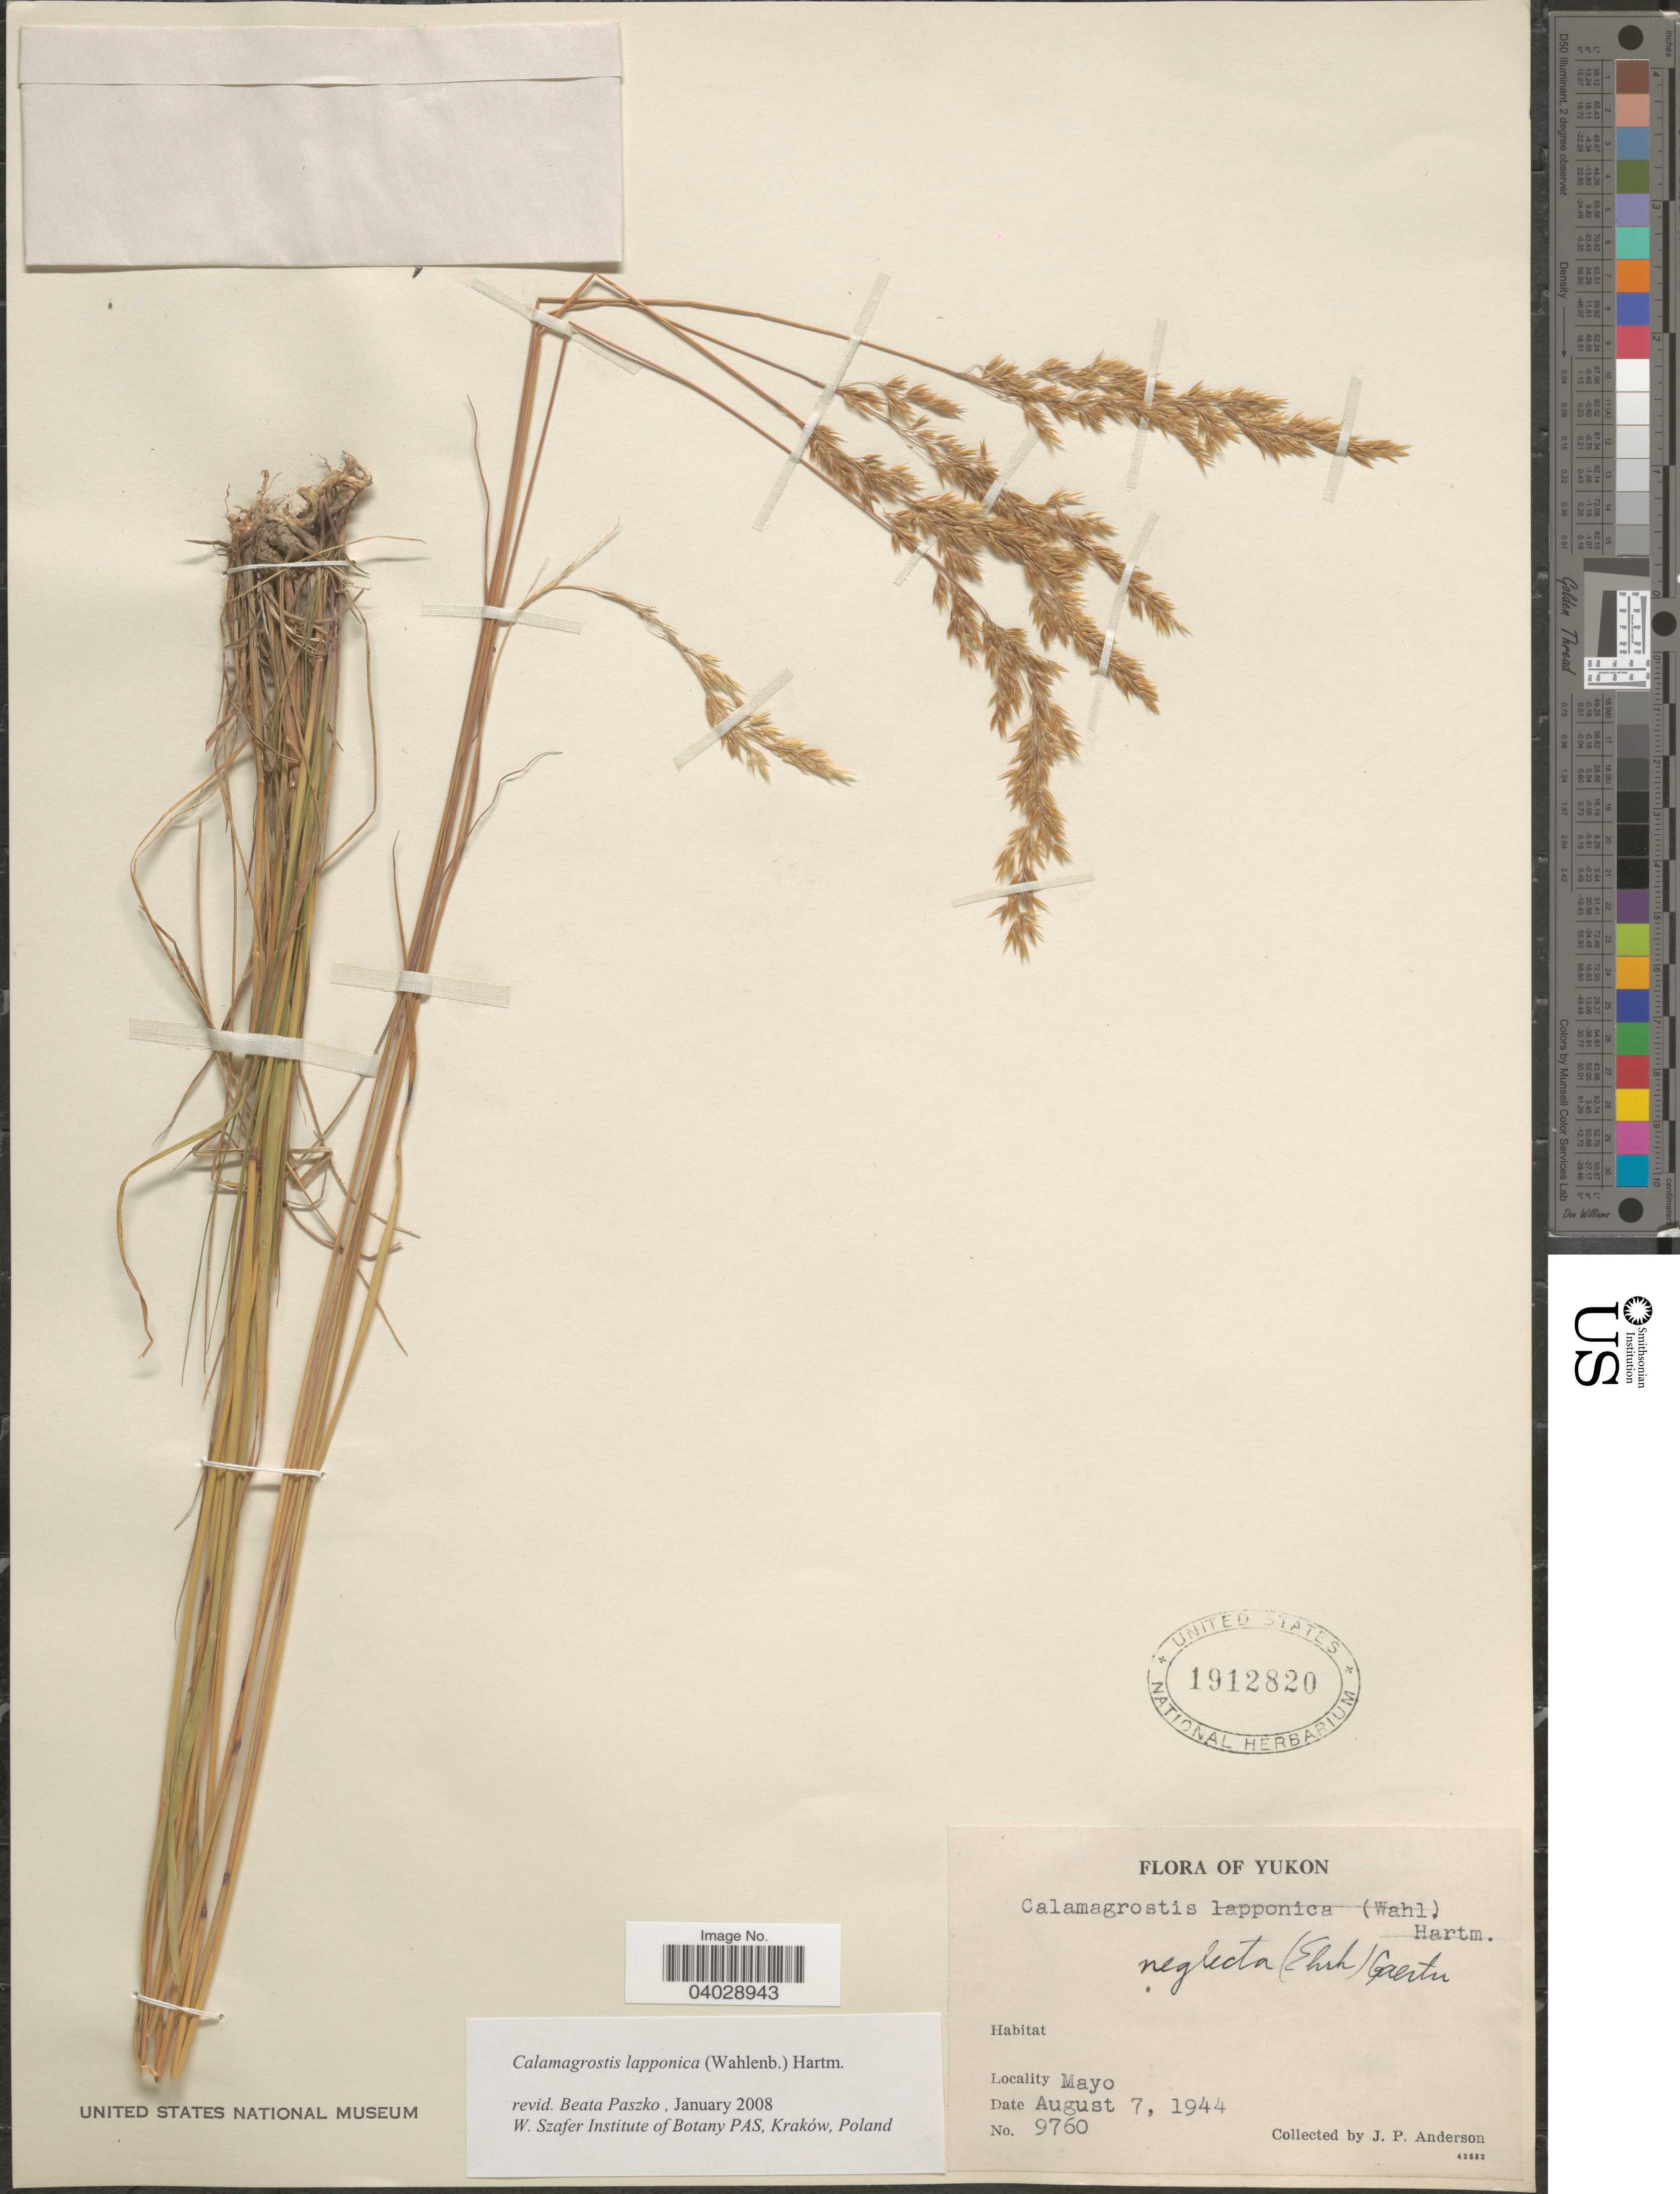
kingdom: Plantae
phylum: Tracheophyta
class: Liliopsida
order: Poales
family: Poaceae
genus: Calamagrostis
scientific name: Calamagrostis lapponica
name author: (Wahlenb.) Hartm.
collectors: J. P. Anderson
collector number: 9760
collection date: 1944-08-07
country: Canada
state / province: Yukon Territory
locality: Yukon. Mayo.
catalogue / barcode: US 1912820